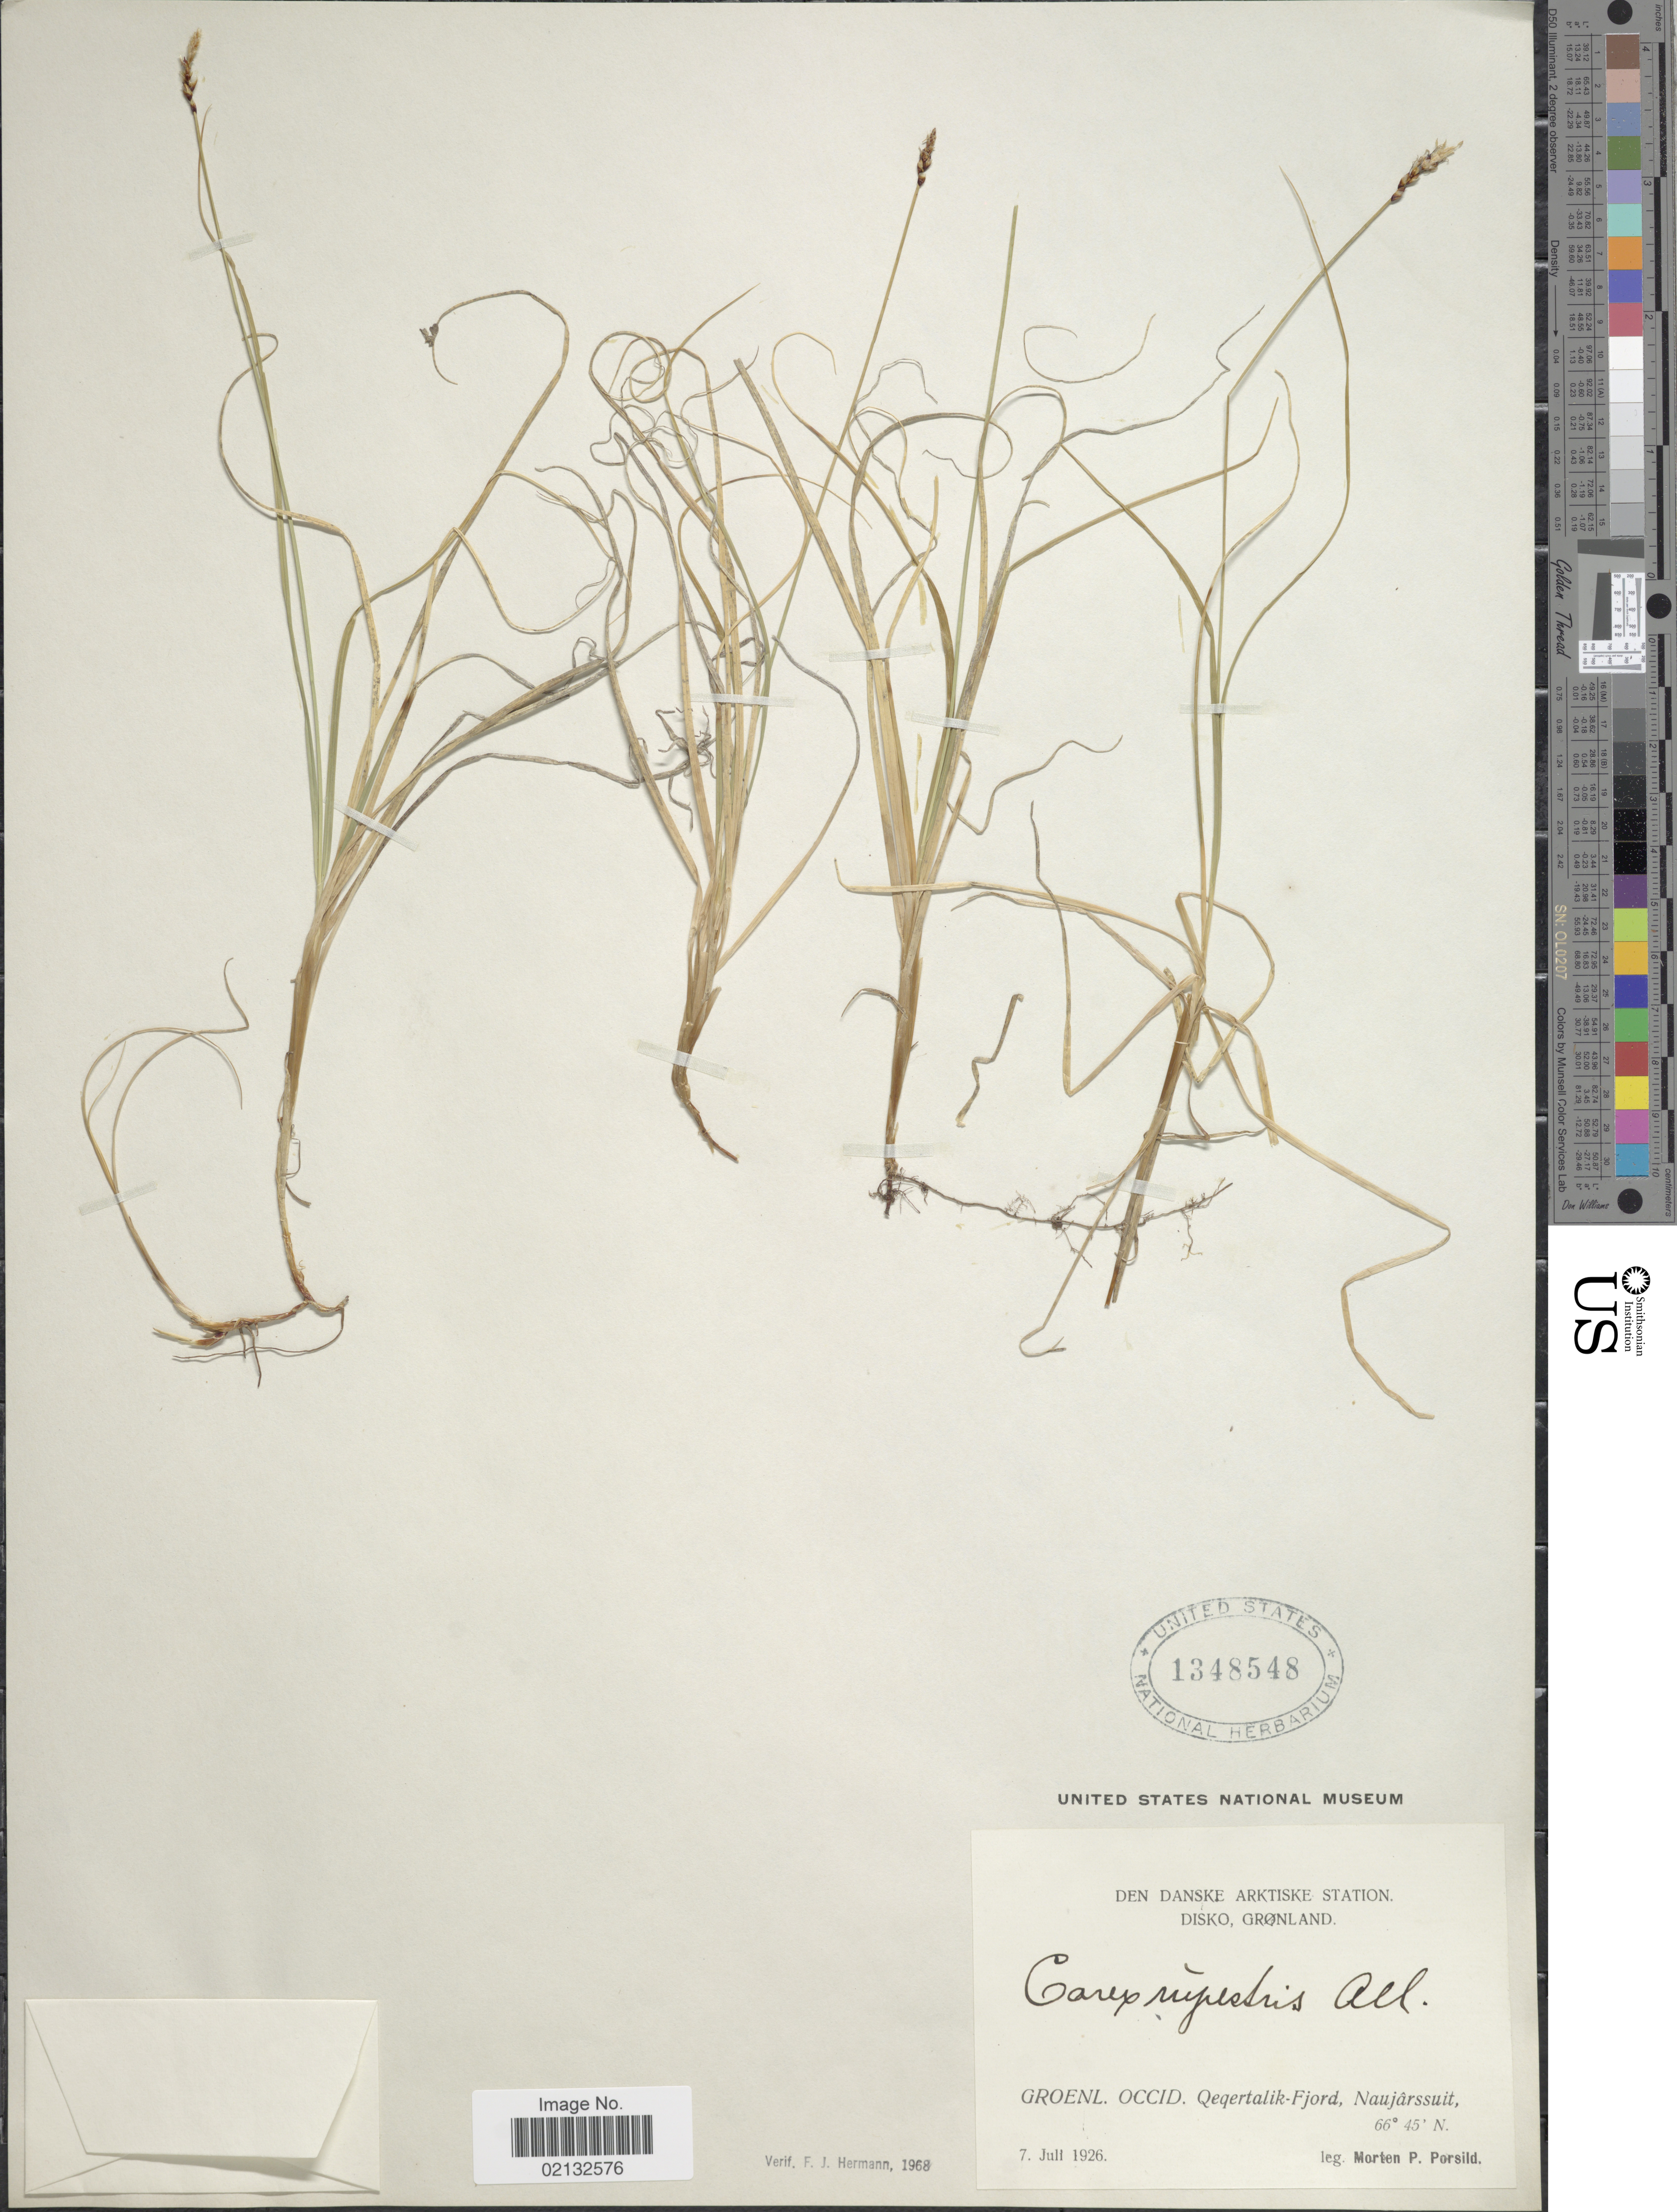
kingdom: Plantae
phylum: Tracheophyta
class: Liliopsida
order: Poales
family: Cyperaceae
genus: Carex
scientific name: Carex rupestris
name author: All.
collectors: M. P. Porsild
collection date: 1926-07-07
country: Greenland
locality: Groenl. Occid. Qeqertalik-Fjord, Naujarssuit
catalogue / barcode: US 1348548